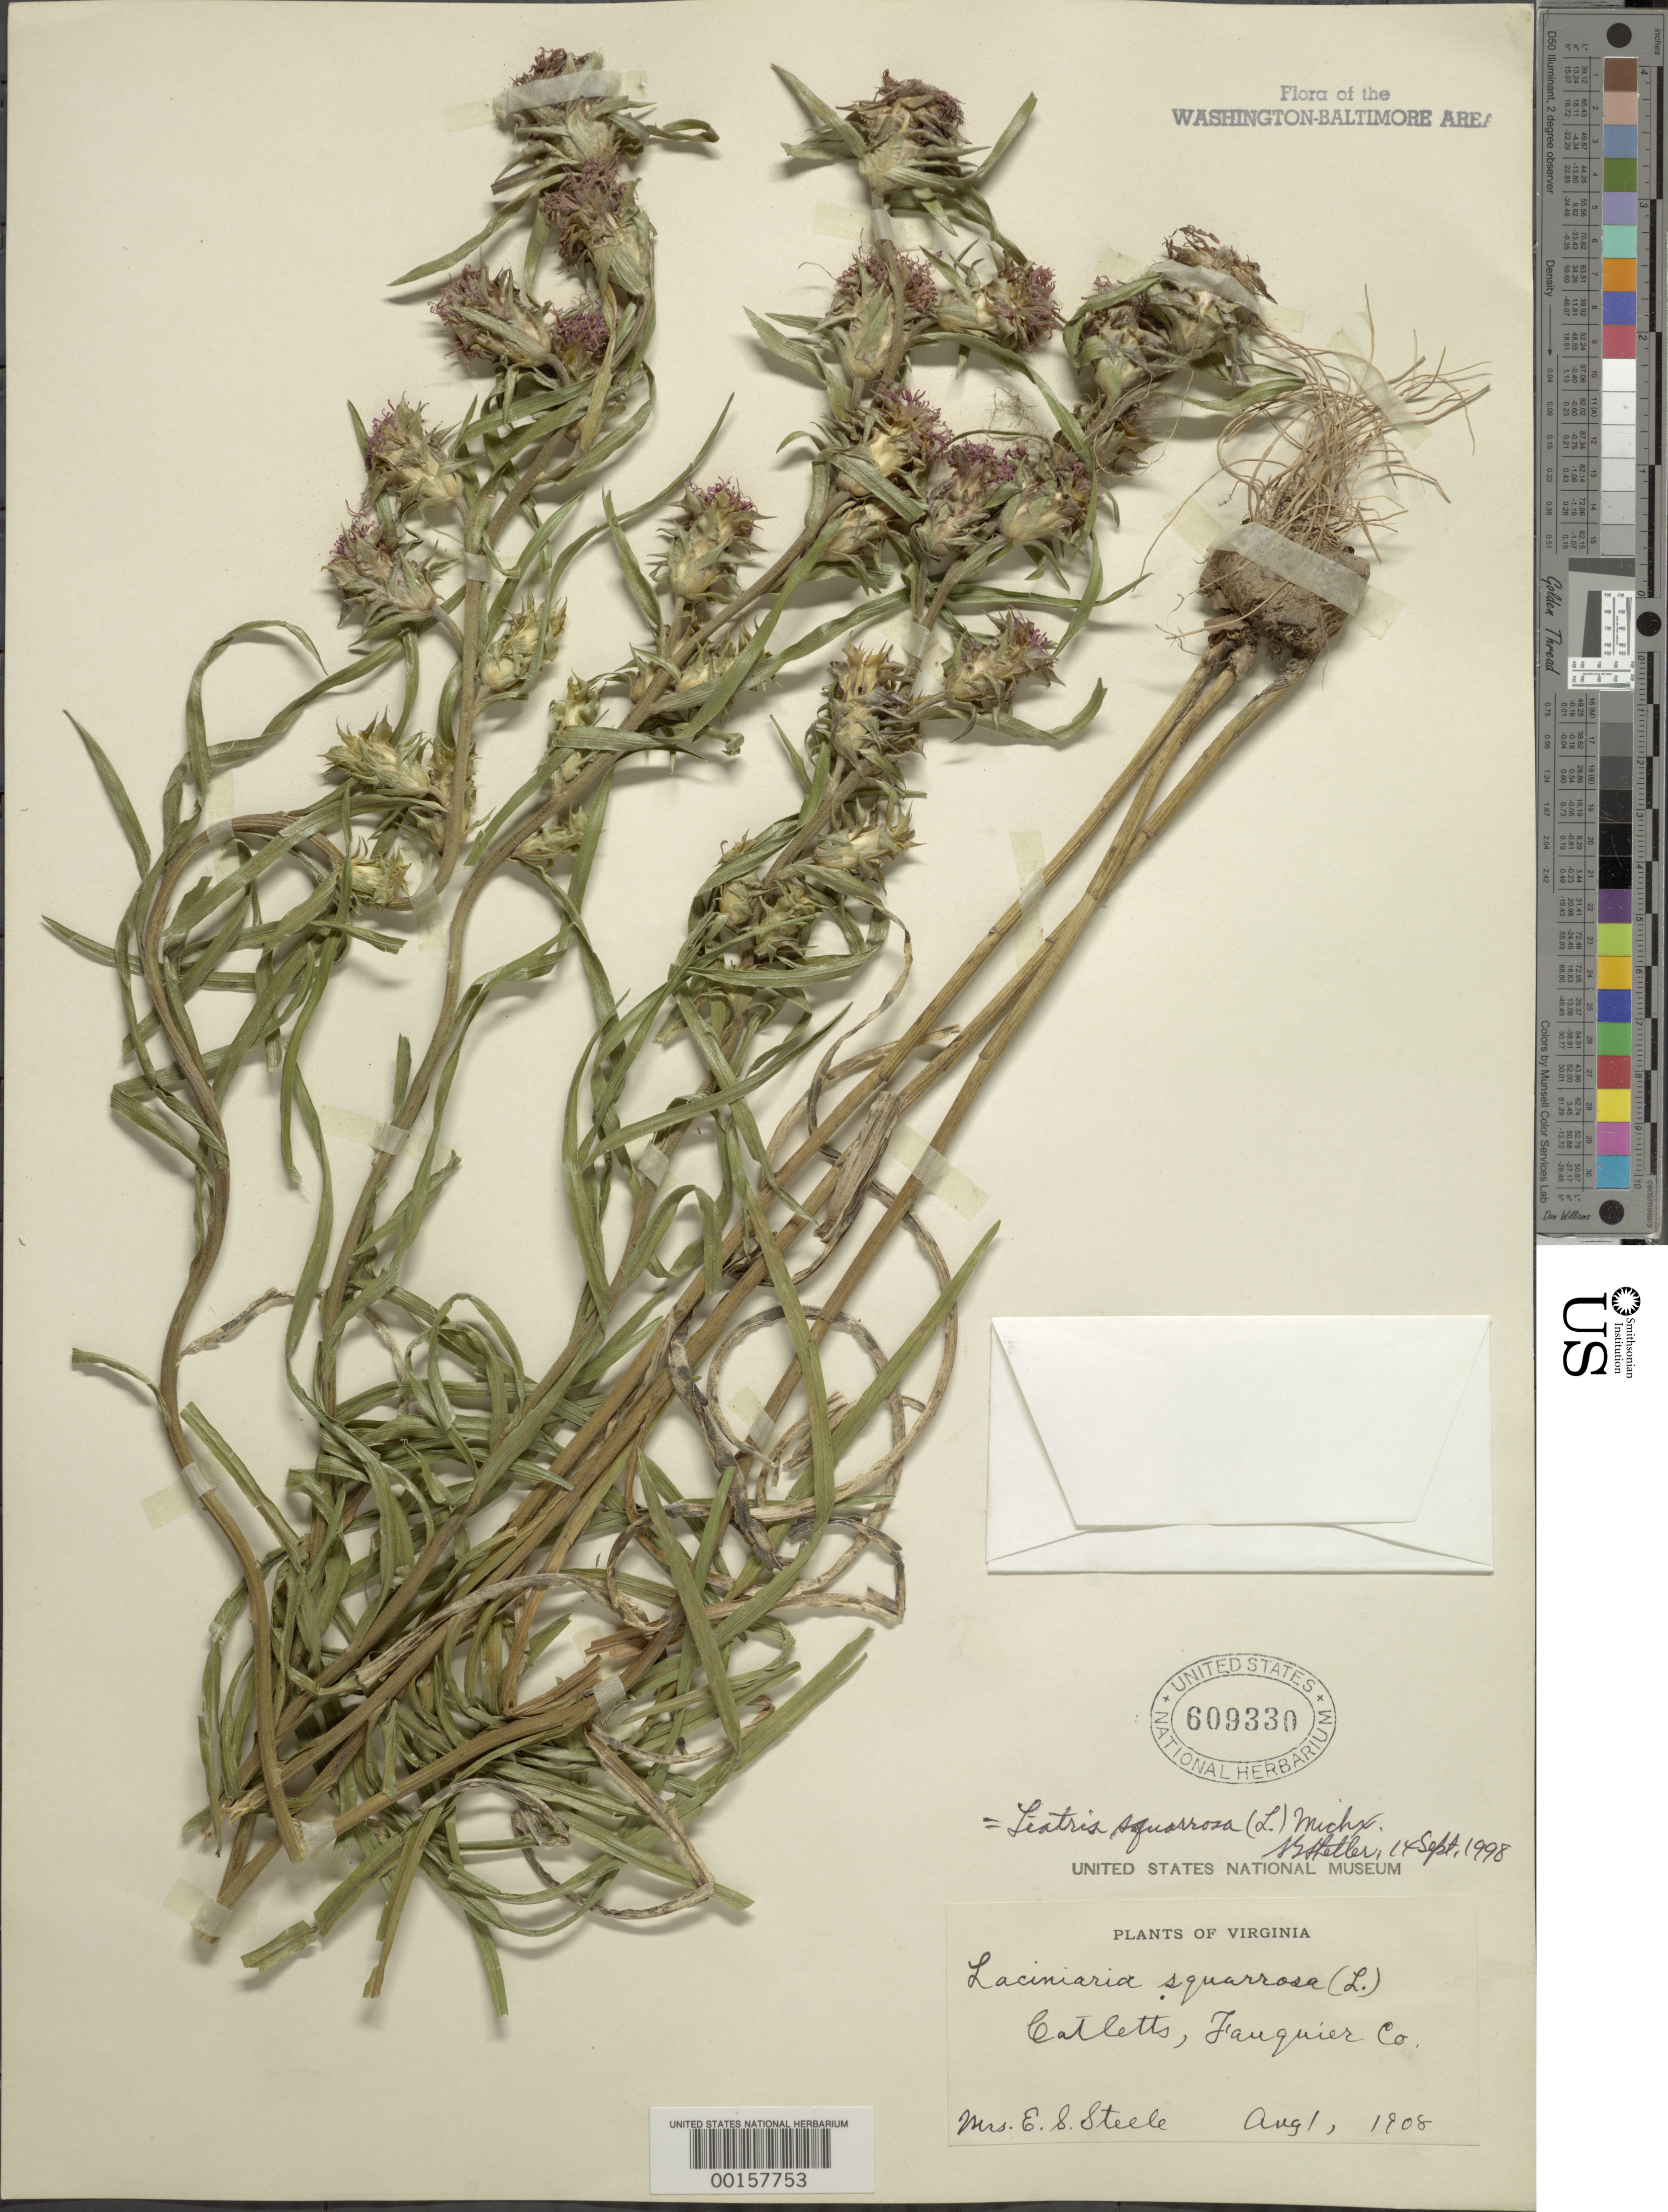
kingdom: Plantae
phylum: Tracheophyta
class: Magnoliopsida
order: Asterales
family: Asteraceae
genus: Liatris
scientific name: Liatris squarrosa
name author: (L.) Michx.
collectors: E. Steele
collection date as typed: -1 Aug 1908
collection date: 1908-08-01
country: United States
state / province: Virginia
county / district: Fauquier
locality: Catletts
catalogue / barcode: US 609330